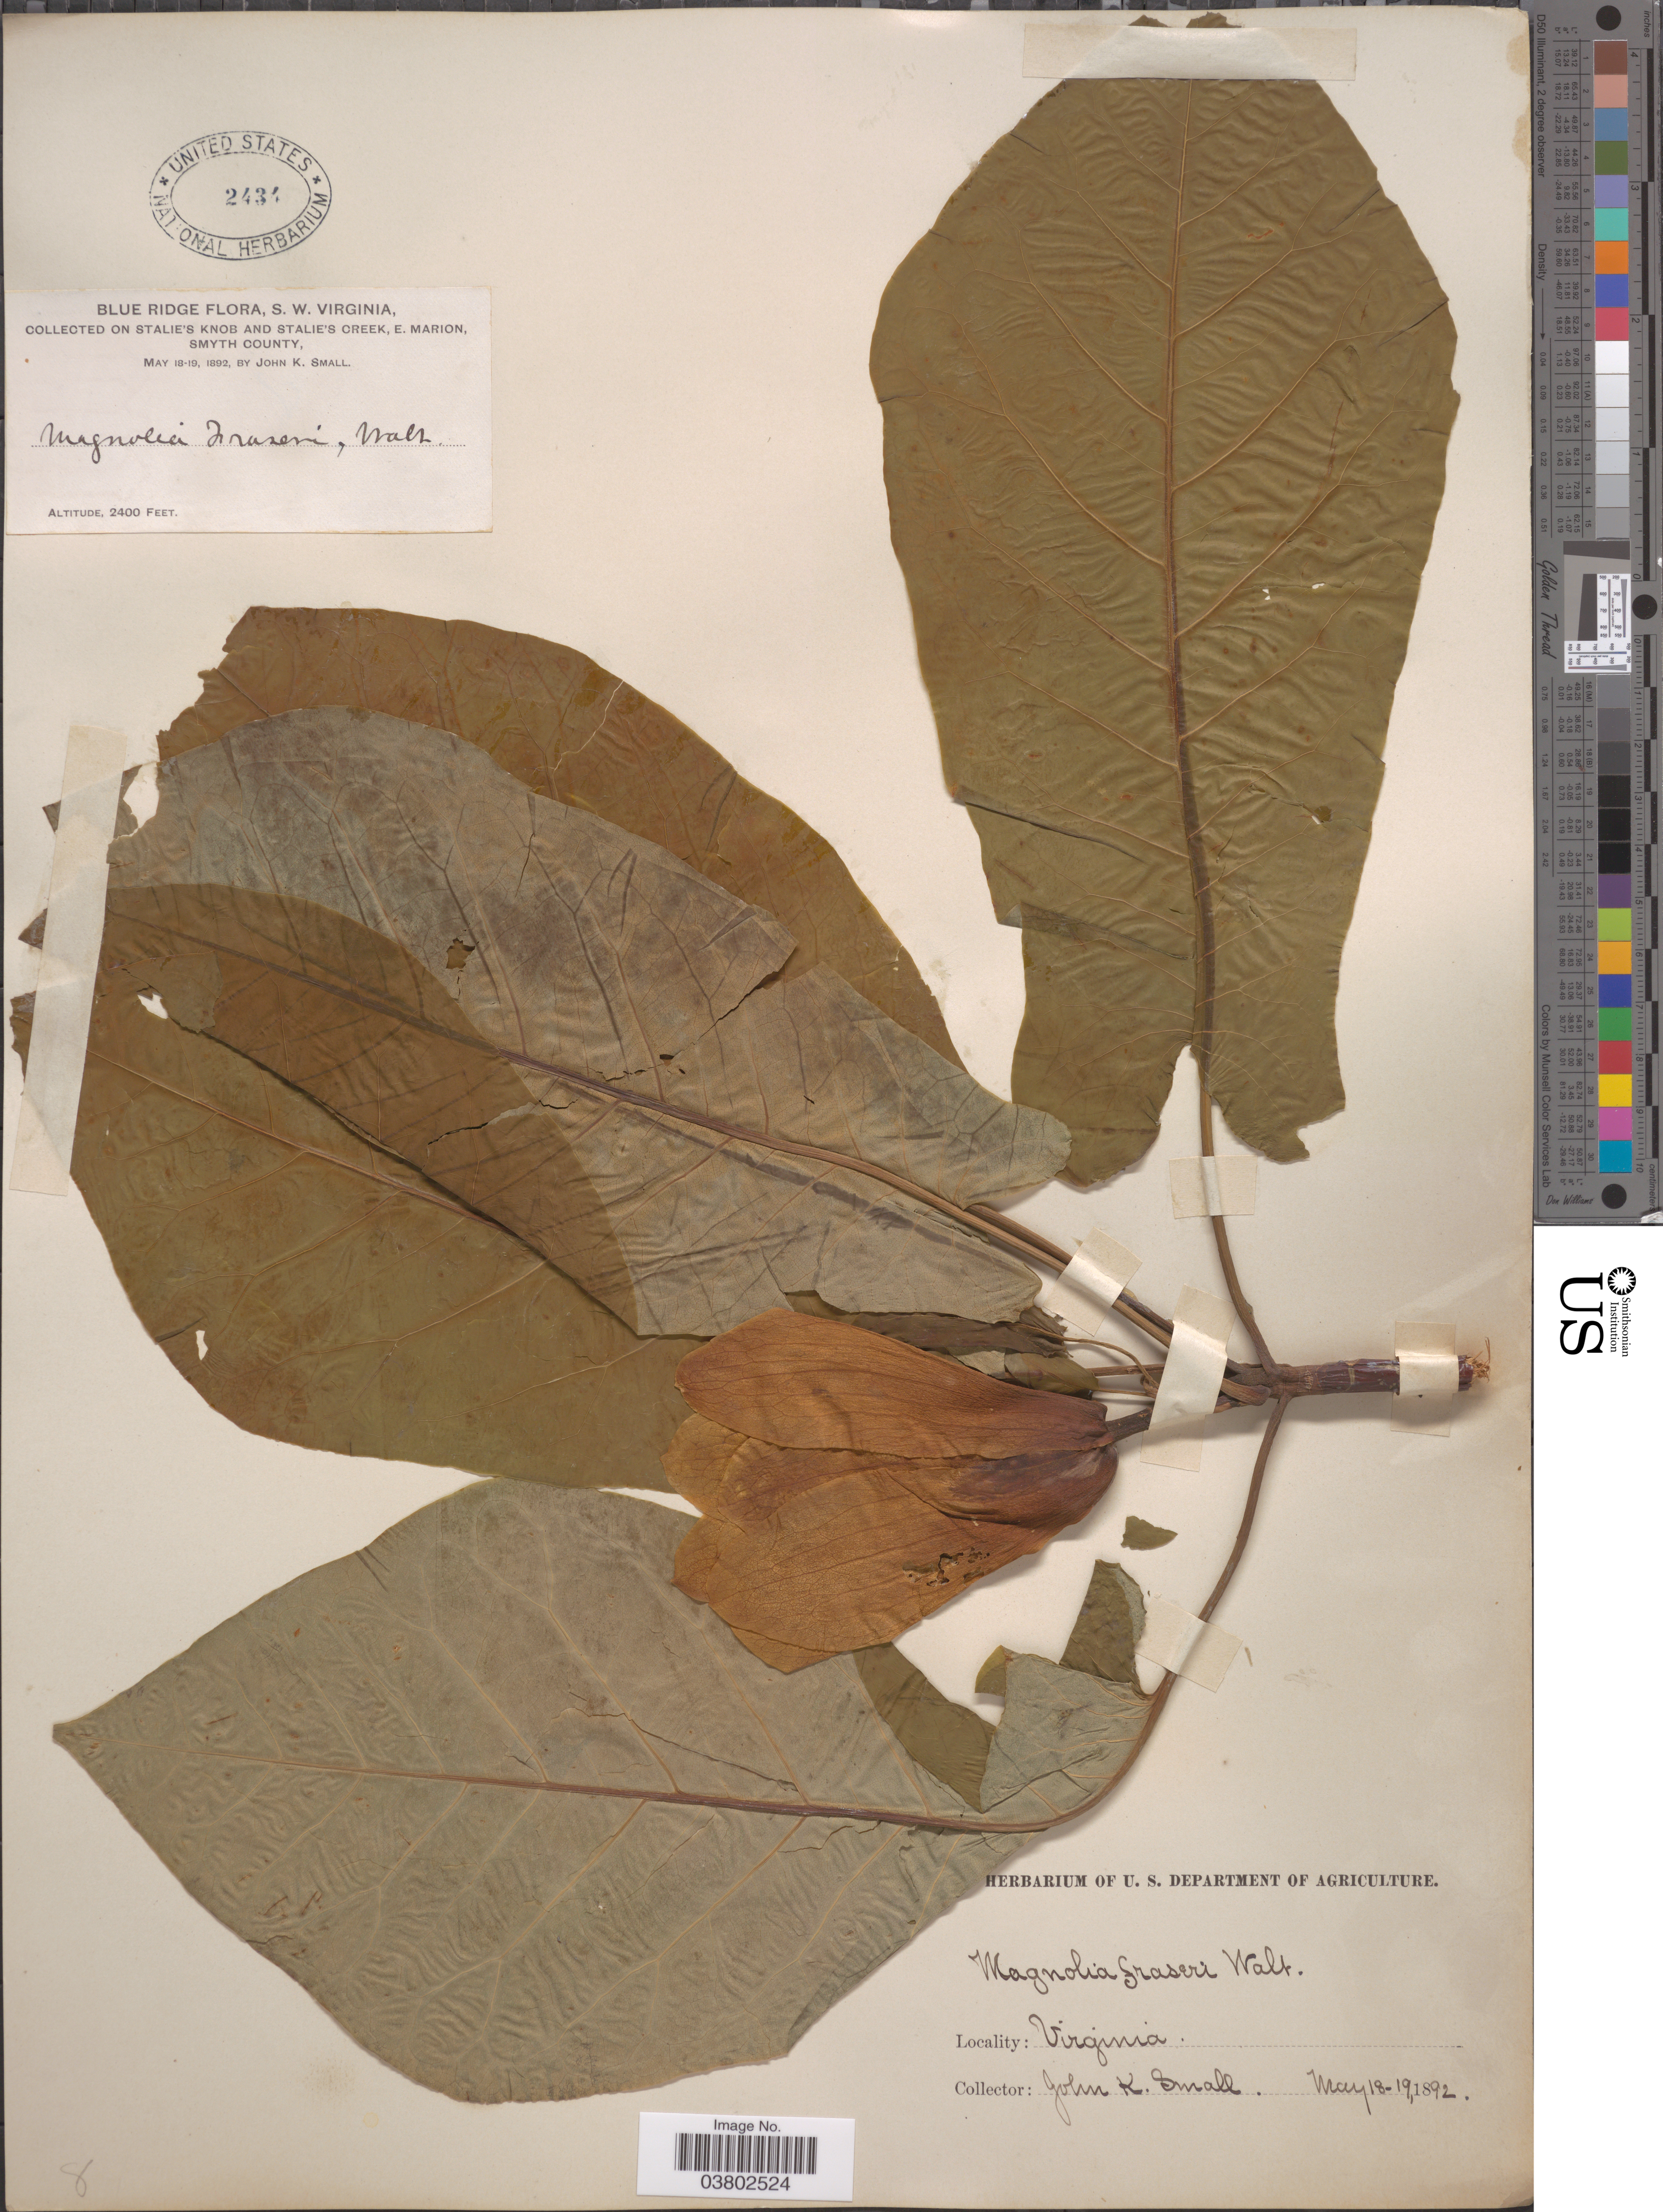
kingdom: Plantae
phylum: Tracheophyta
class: Magnoliopsida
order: Magnoliales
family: Magnoliaceae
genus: Magnolia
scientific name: Magnolia fraseri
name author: Walter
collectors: J. K. Small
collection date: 1892-05-18/1892-05-19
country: United States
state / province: Virginia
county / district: Smyth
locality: Blue Ridge. S.W. Virginia. Stalie's Knob and Stalie's Creek, E. Marion.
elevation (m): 732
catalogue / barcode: US 2434